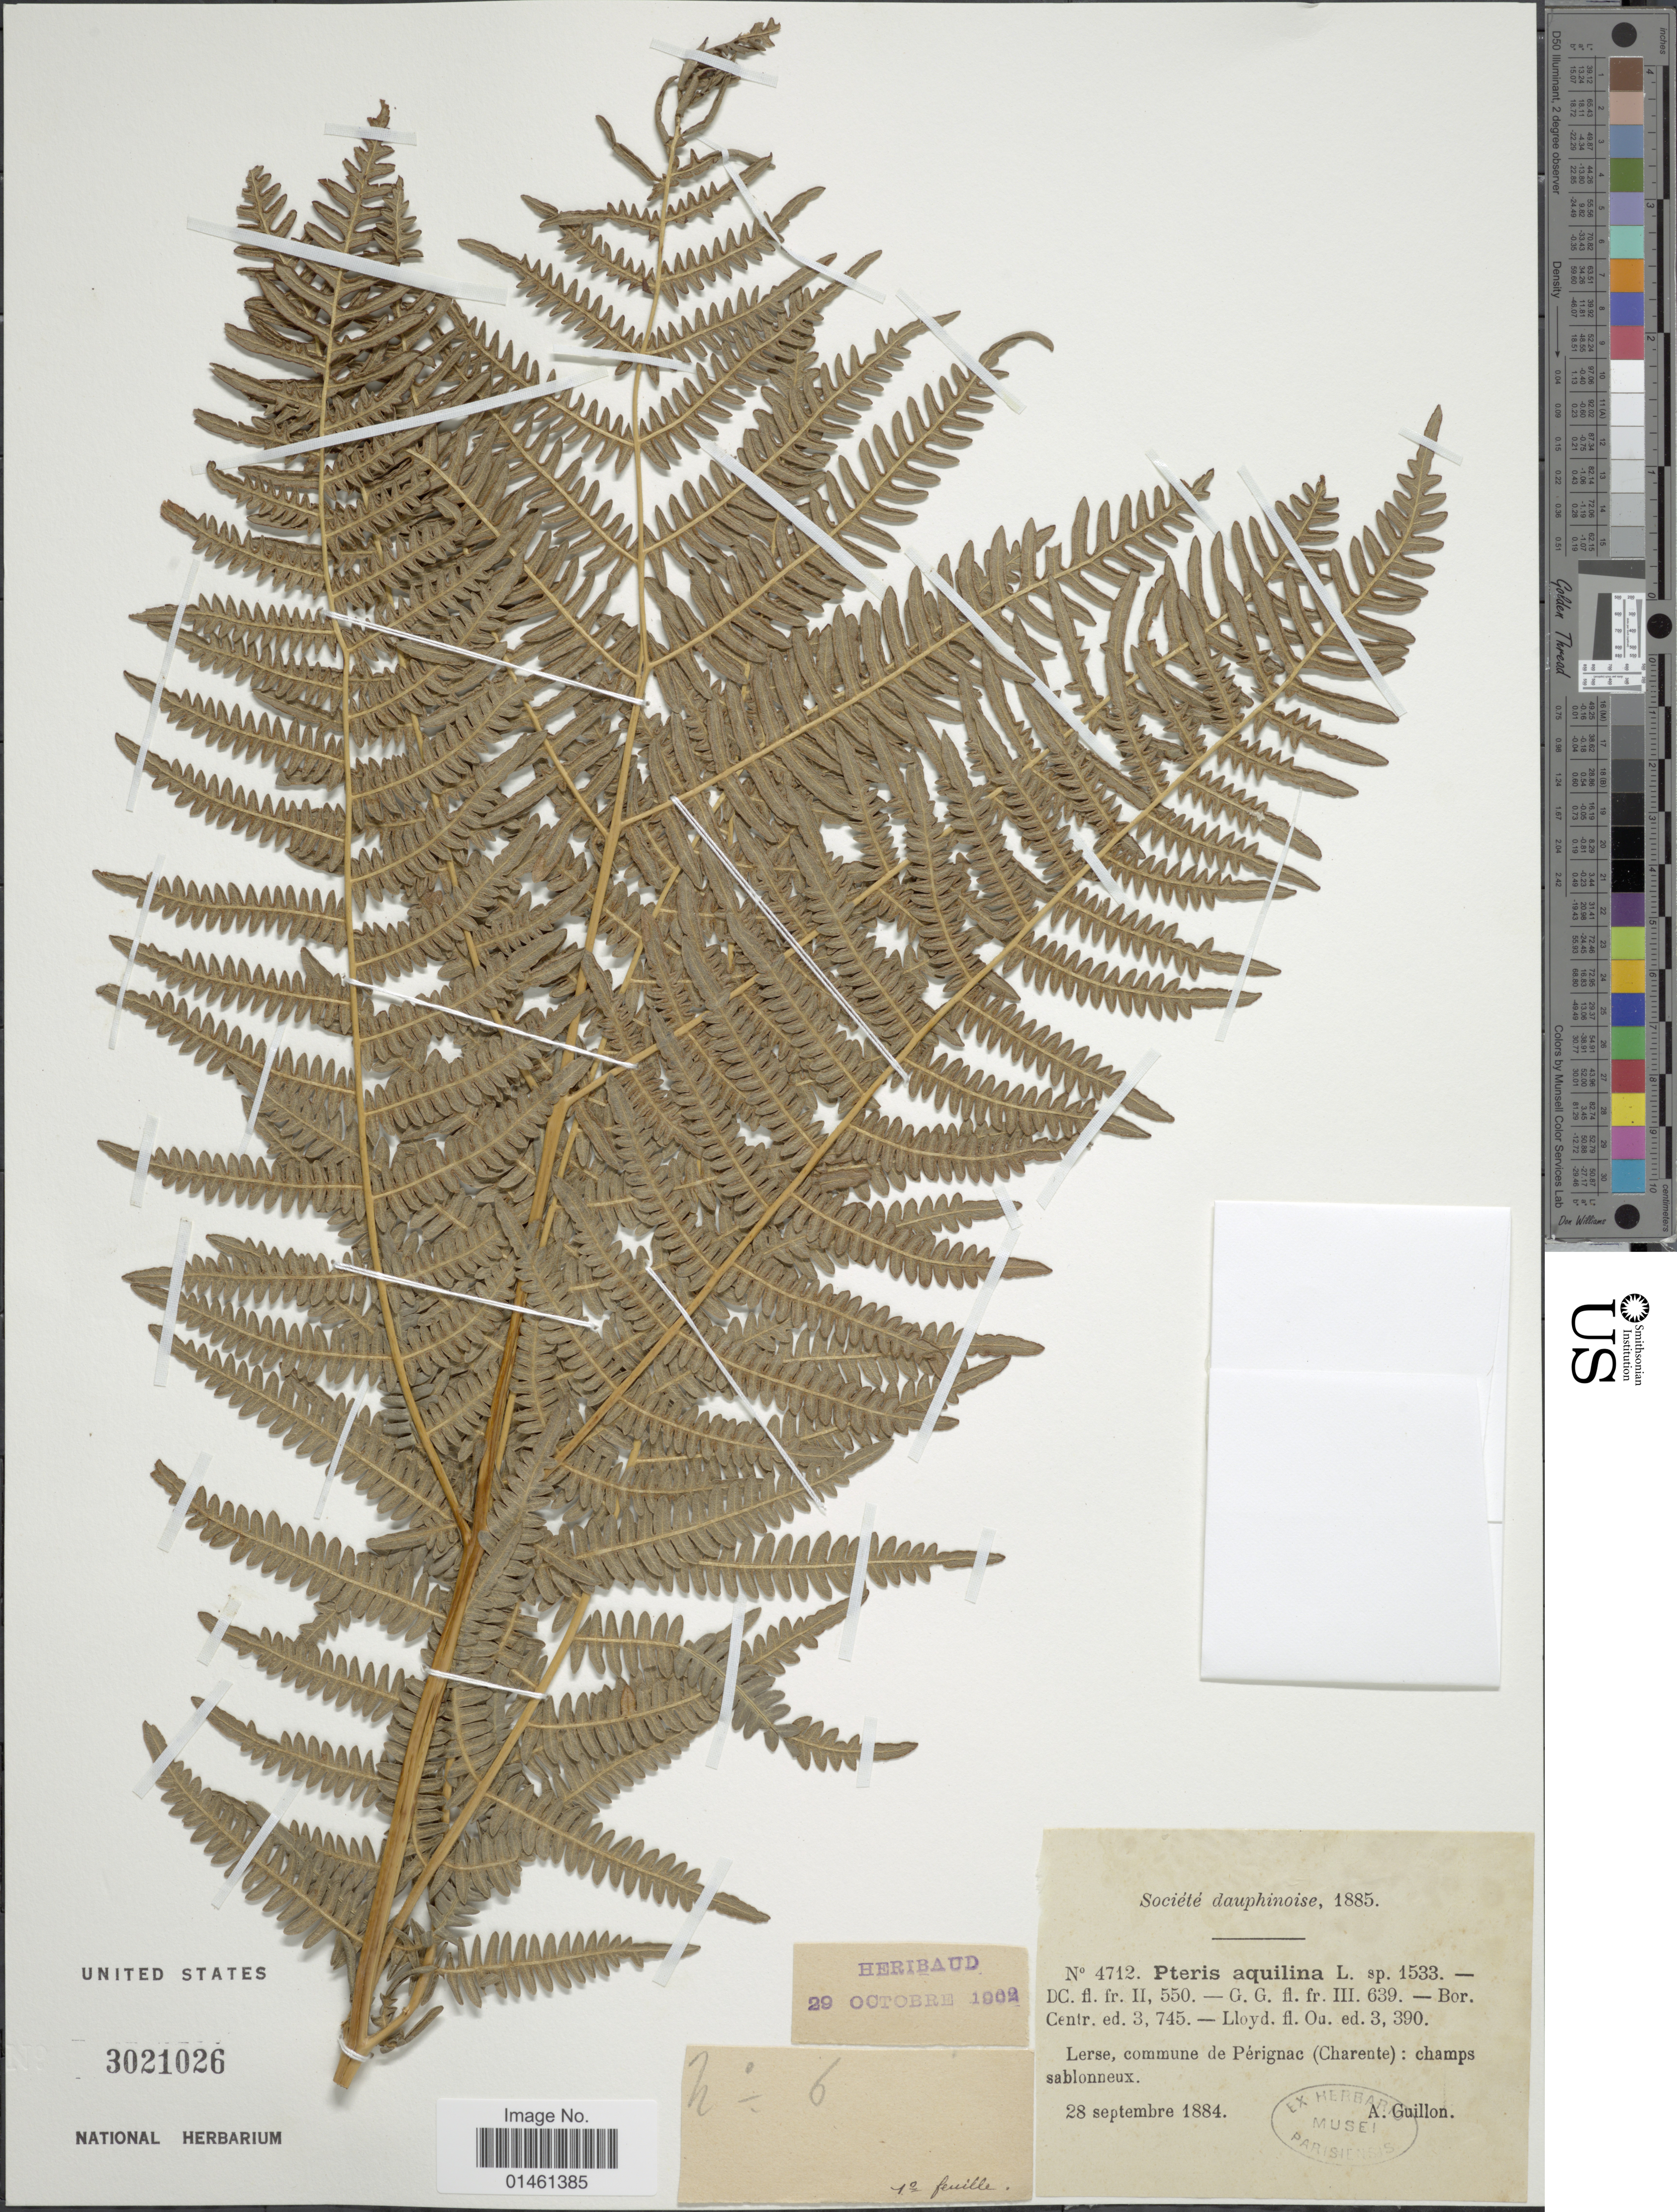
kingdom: Plantae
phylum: Tracheophyta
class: Polypodiopsida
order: Polypodiales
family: Dennstaedtiaceae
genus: Pteridium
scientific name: Pteridium aquilinum var. typicum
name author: R.M. Tryon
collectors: A. Guillon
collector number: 4712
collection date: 1884-09-28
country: France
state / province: Nouvelle-Aquitaine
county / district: Charente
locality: Lerse, commune de Pérignac, champs sablonneux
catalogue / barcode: US 3021026